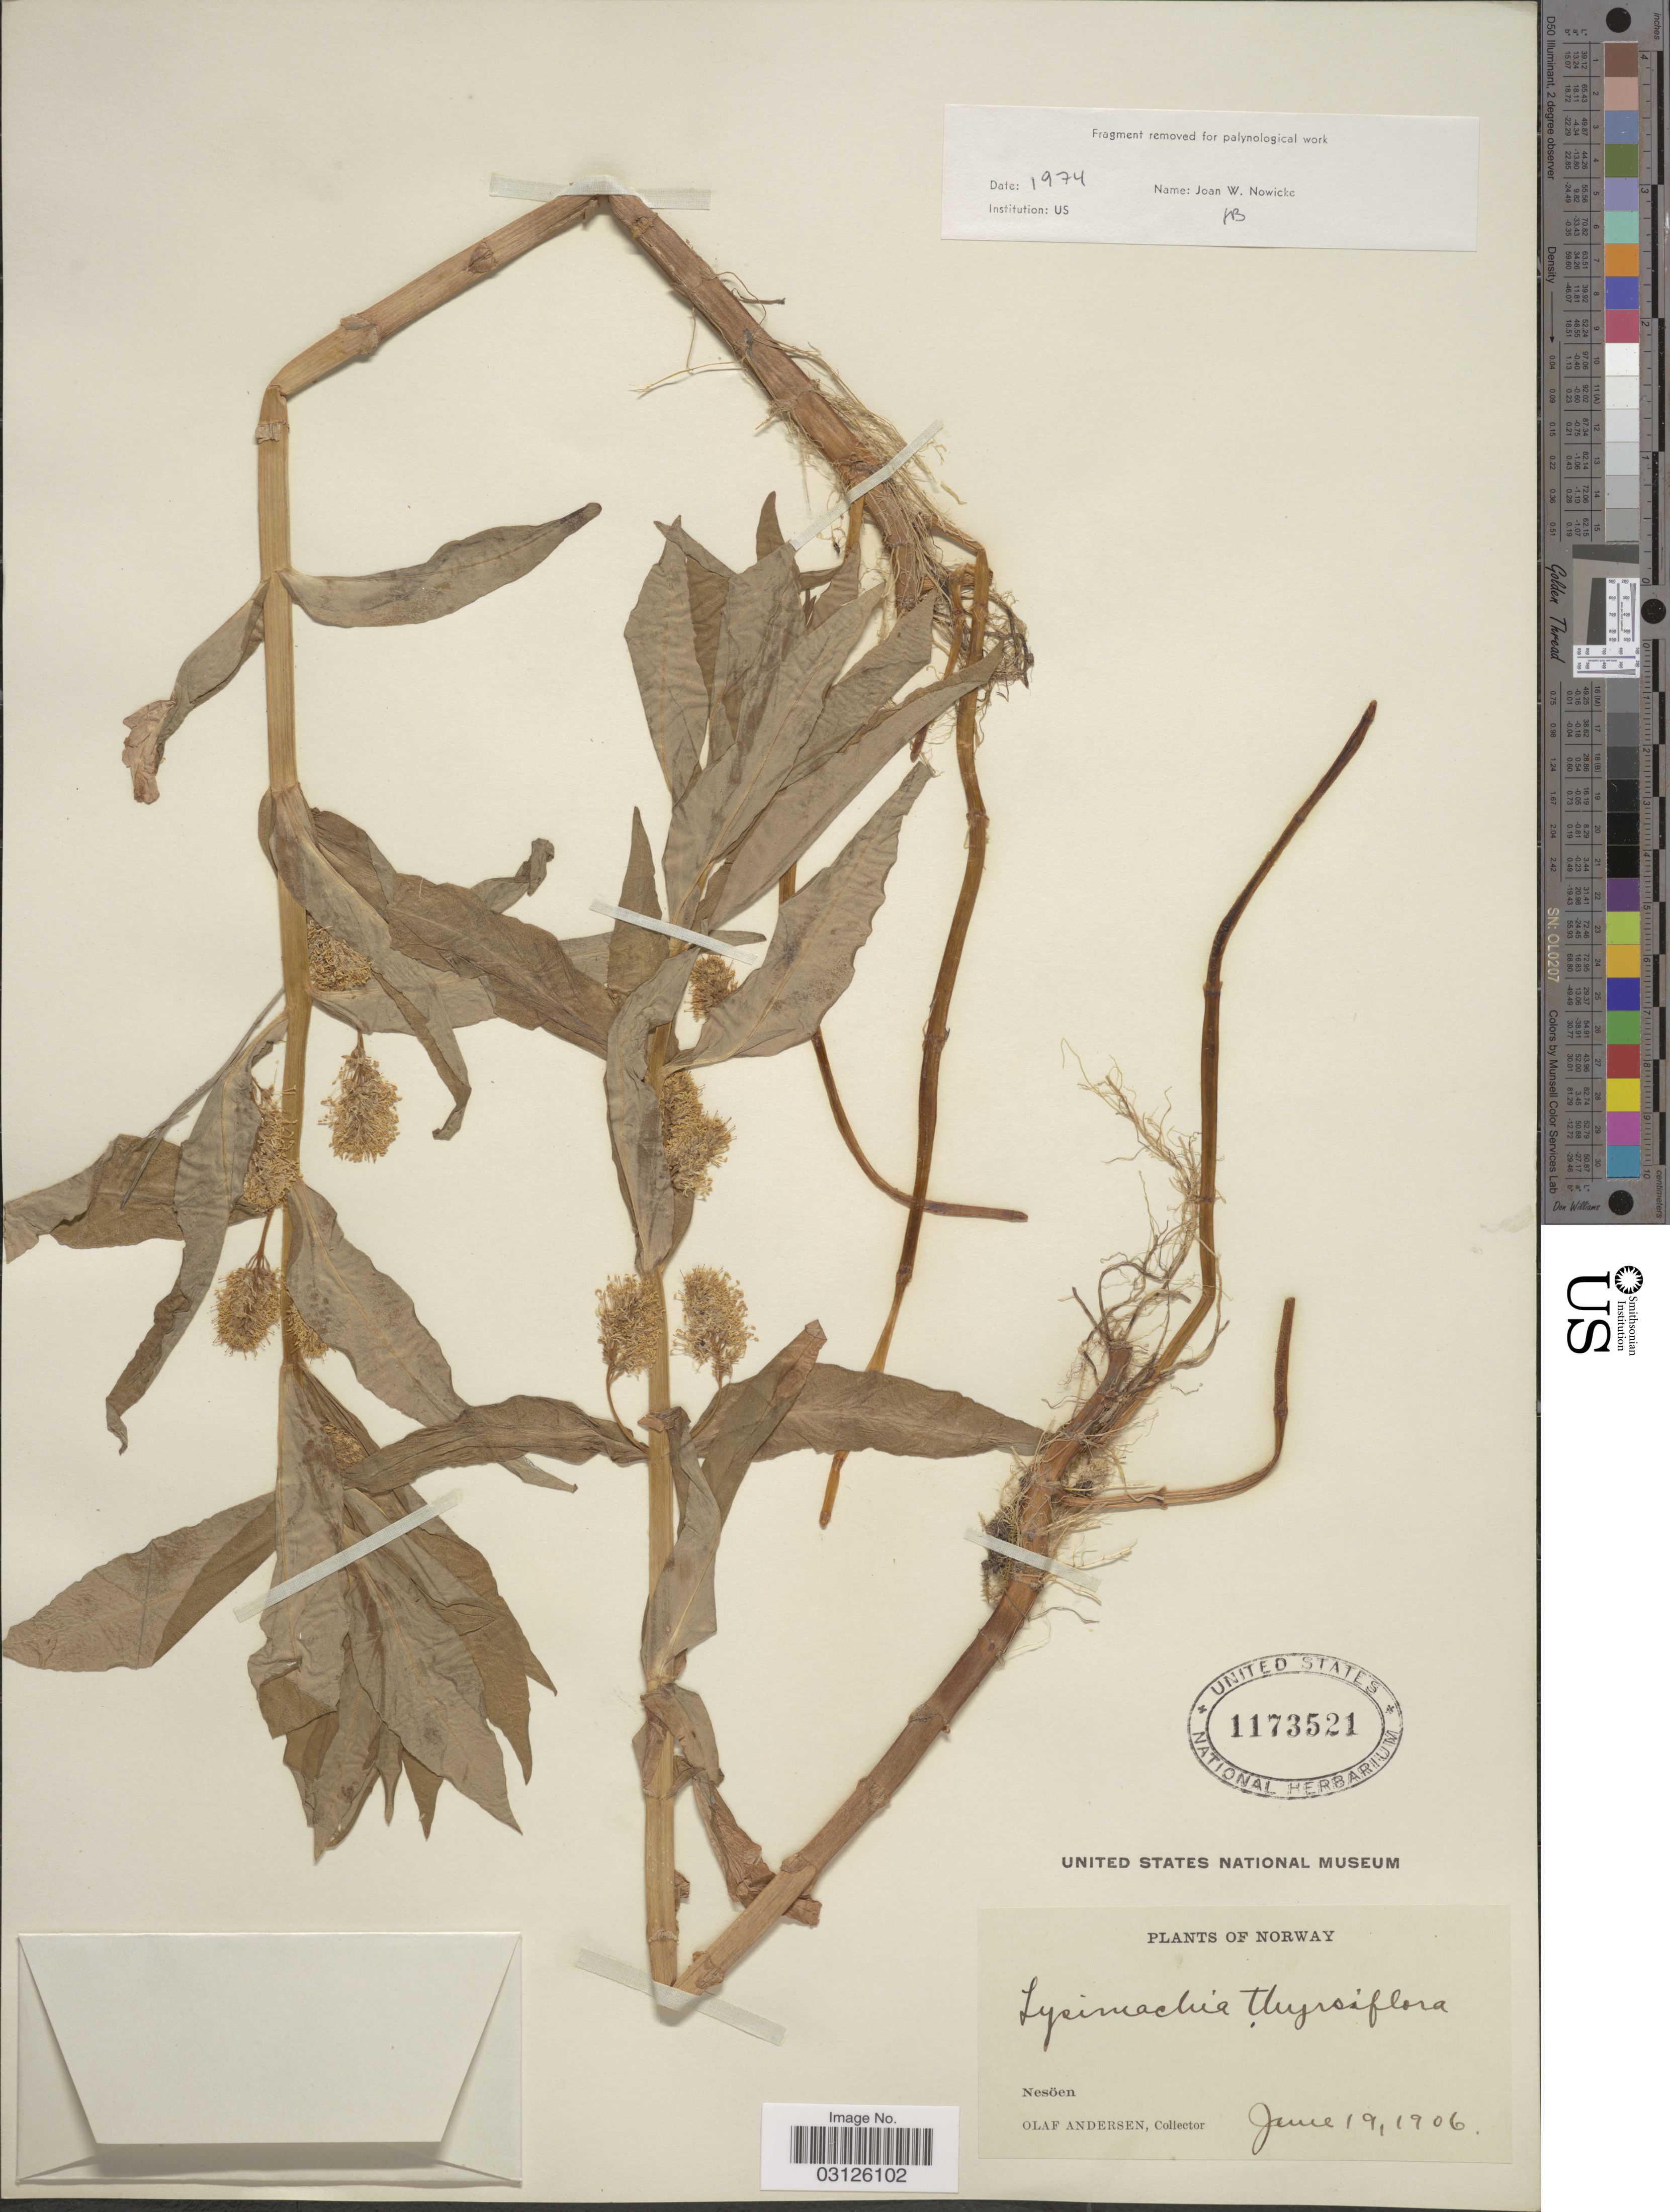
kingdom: Plantae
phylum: Tracheophyta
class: Magnoliopsida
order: Ericales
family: Primulaceae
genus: Lysimachia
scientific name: Lysimachia thyrsiflora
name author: L.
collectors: O. Andersen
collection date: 1906-06-19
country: Norway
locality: Nesöen.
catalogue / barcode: US 1173521